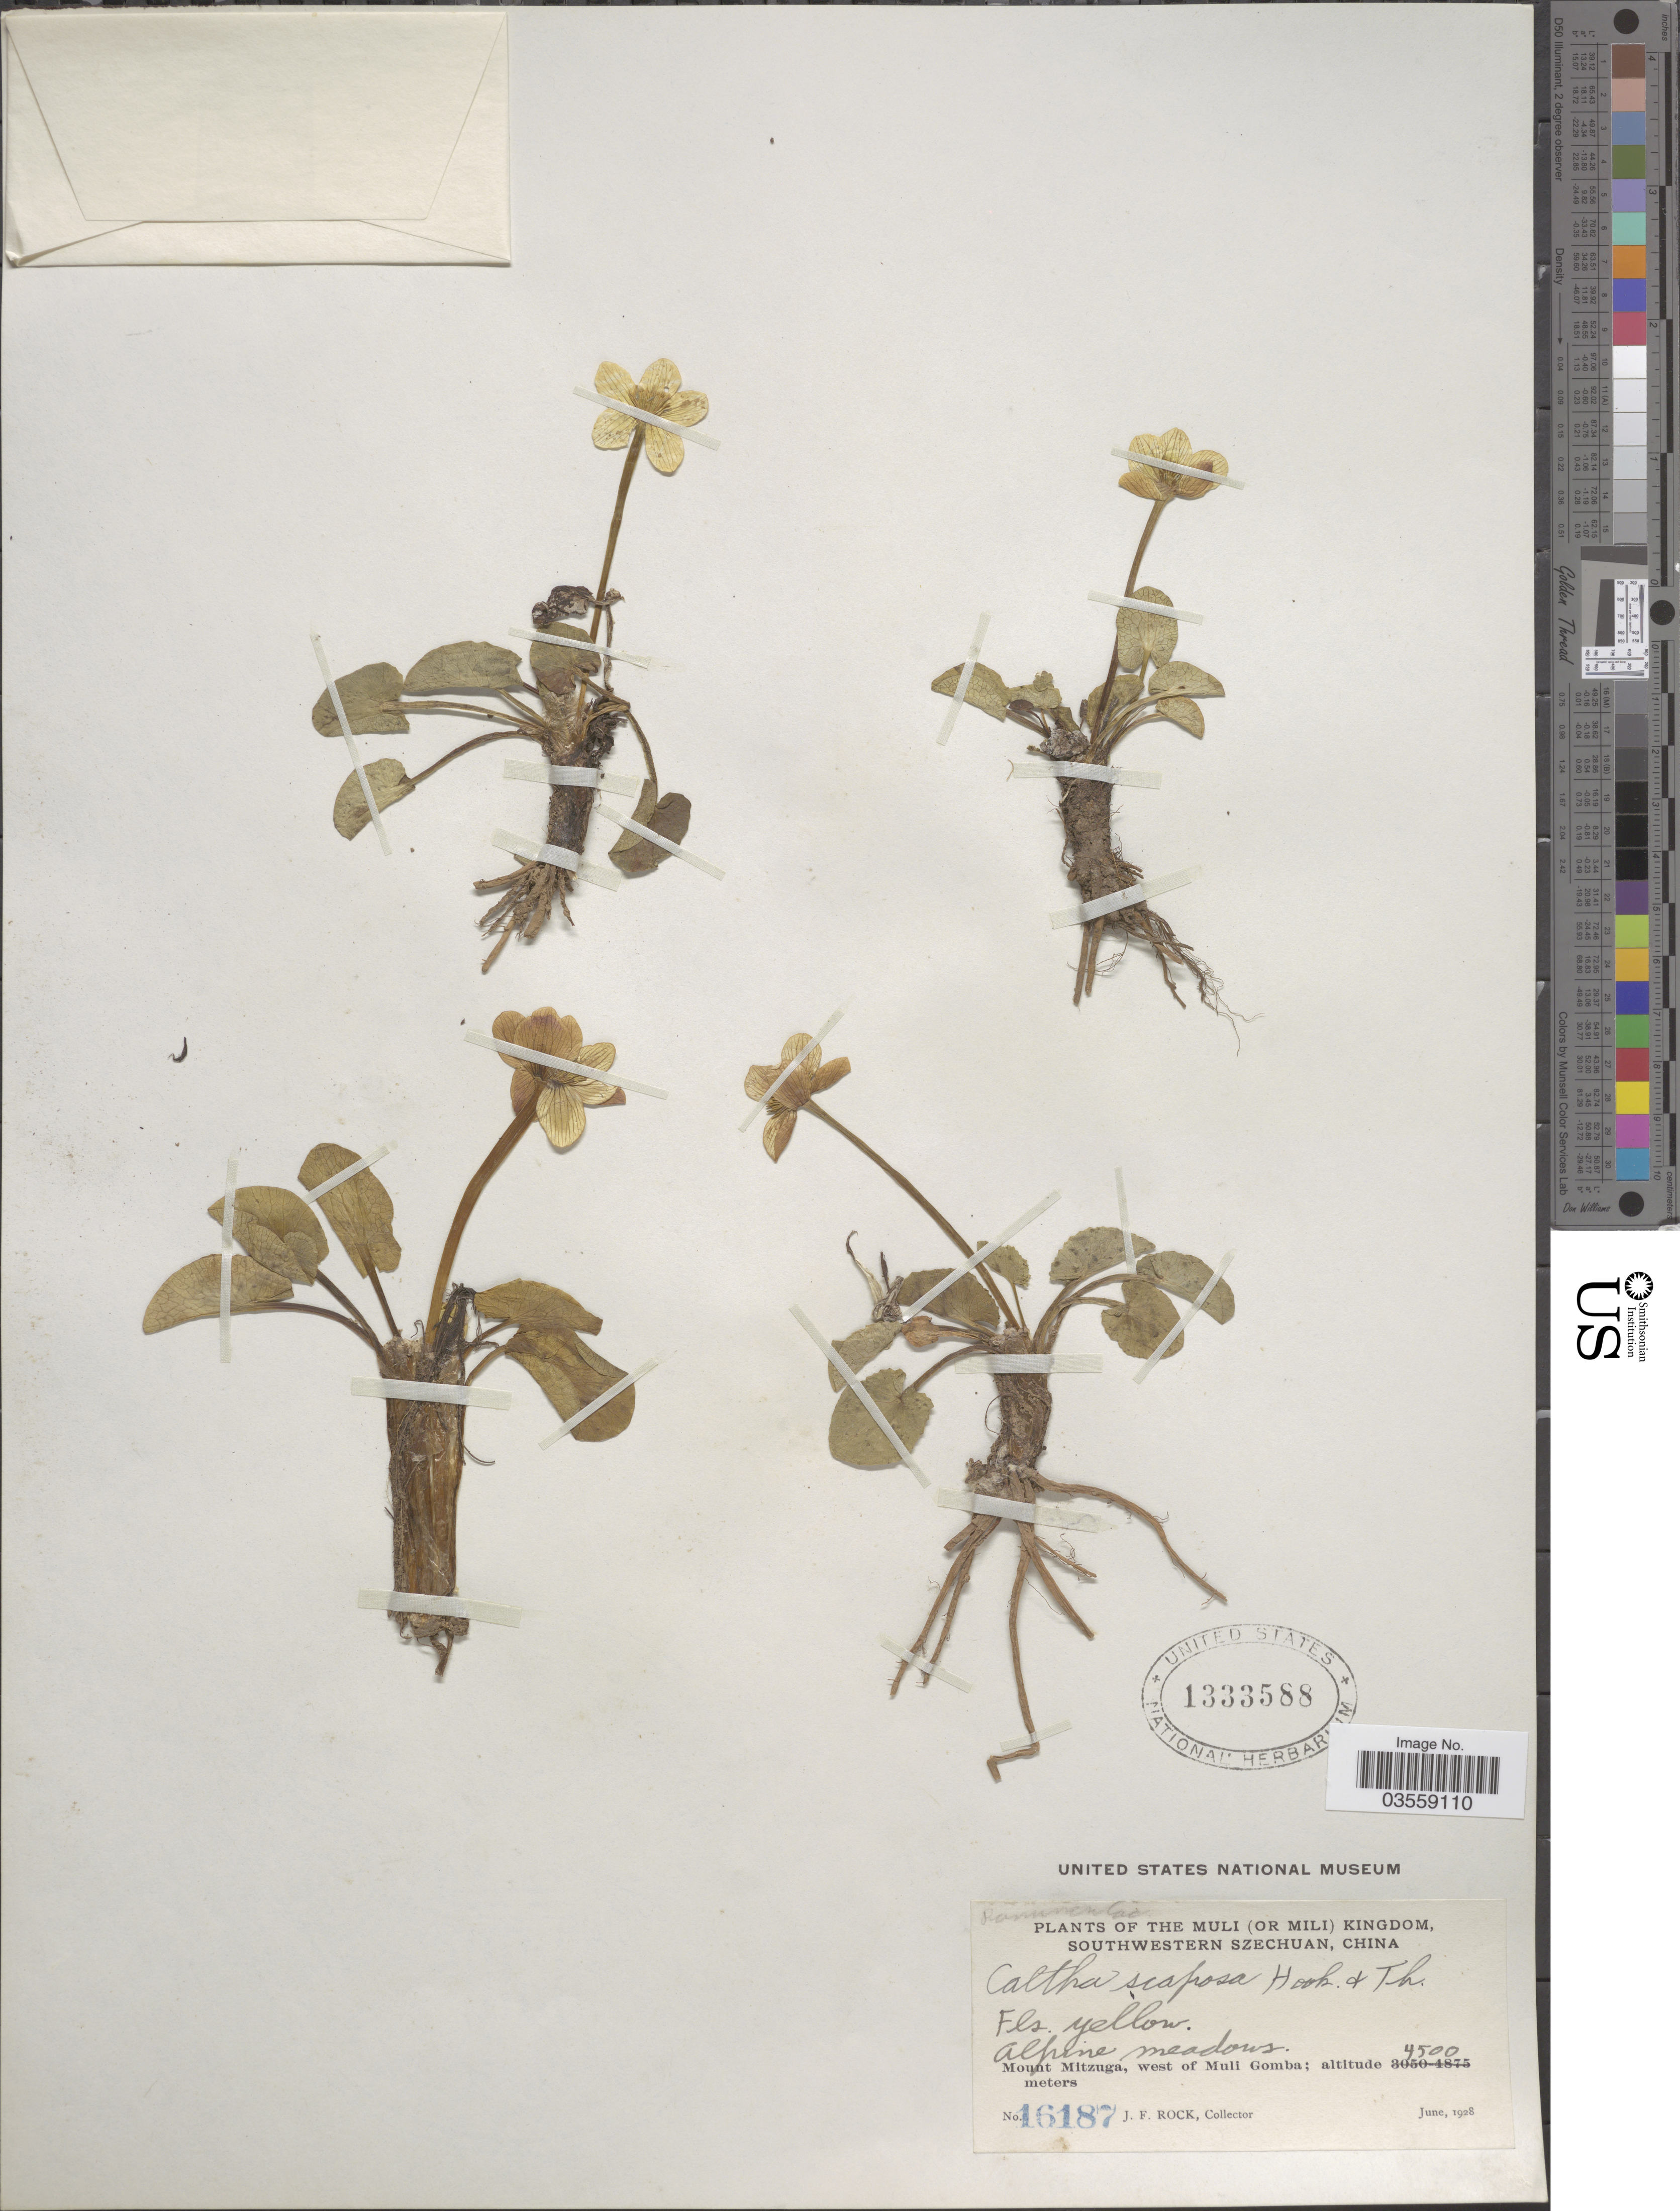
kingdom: Plantae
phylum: Tracheophyta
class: Magnoliopsida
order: Ranunculales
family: Ranunculaceae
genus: Caltha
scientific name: Caltha scaposa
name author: Hook. f. & Thoms.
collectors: J. Rock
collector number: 16187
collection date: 1928-06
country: China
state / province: Sichuan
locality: The Muli (Or Mili) Kingdom, Southwestern Szechuan. Mount Mitzuga, west of Muli Gomba.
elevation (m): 4500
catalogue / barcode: US 1333588